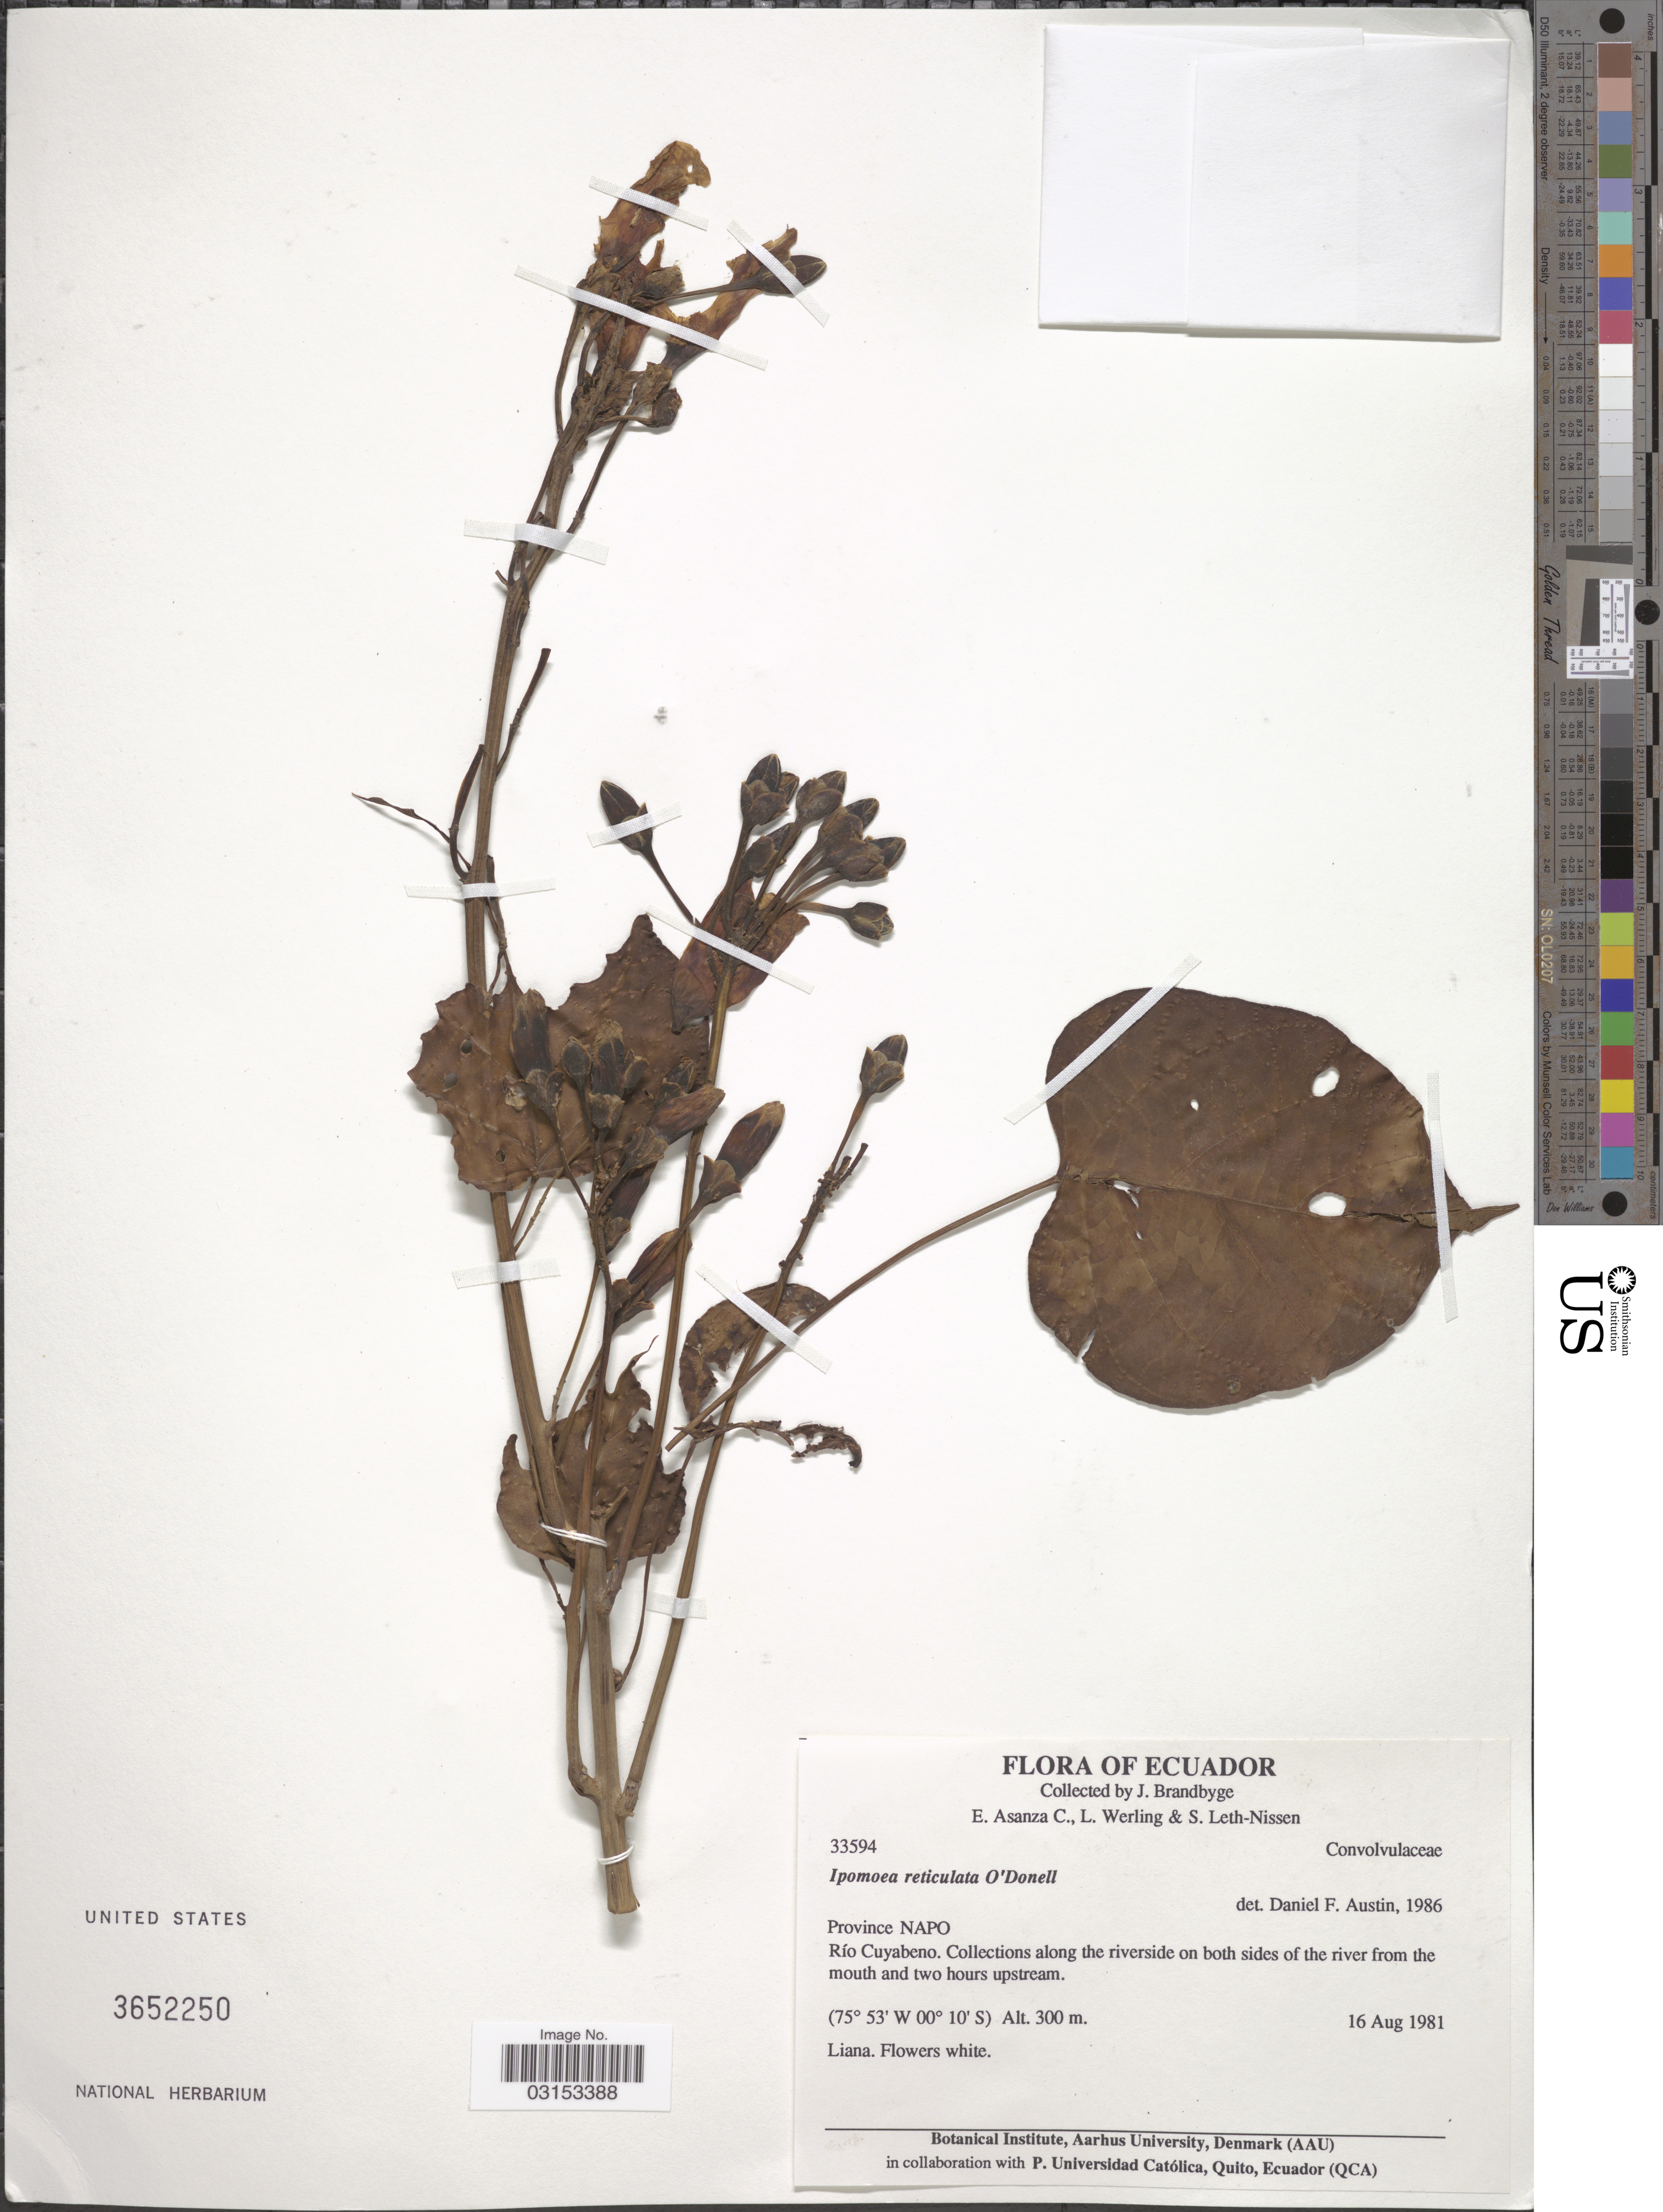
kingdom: Plantae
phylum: Tracheophyta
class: Magnoliopsida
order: Solanales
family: Convolvulaceae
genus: Ipomoea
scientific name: Ipomoea reticulata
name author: O'Donell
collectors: J. Brandbyge, E. Asanza C., L. Werling & S. Leth-Nissen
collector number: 33594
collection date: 1981-08-16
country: Ecuador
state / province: Napo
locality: Río Cuyabeno. Along the riverside on both sides of the river from the mouth and two hours upstream.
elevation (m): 300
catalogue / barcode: US 3652250